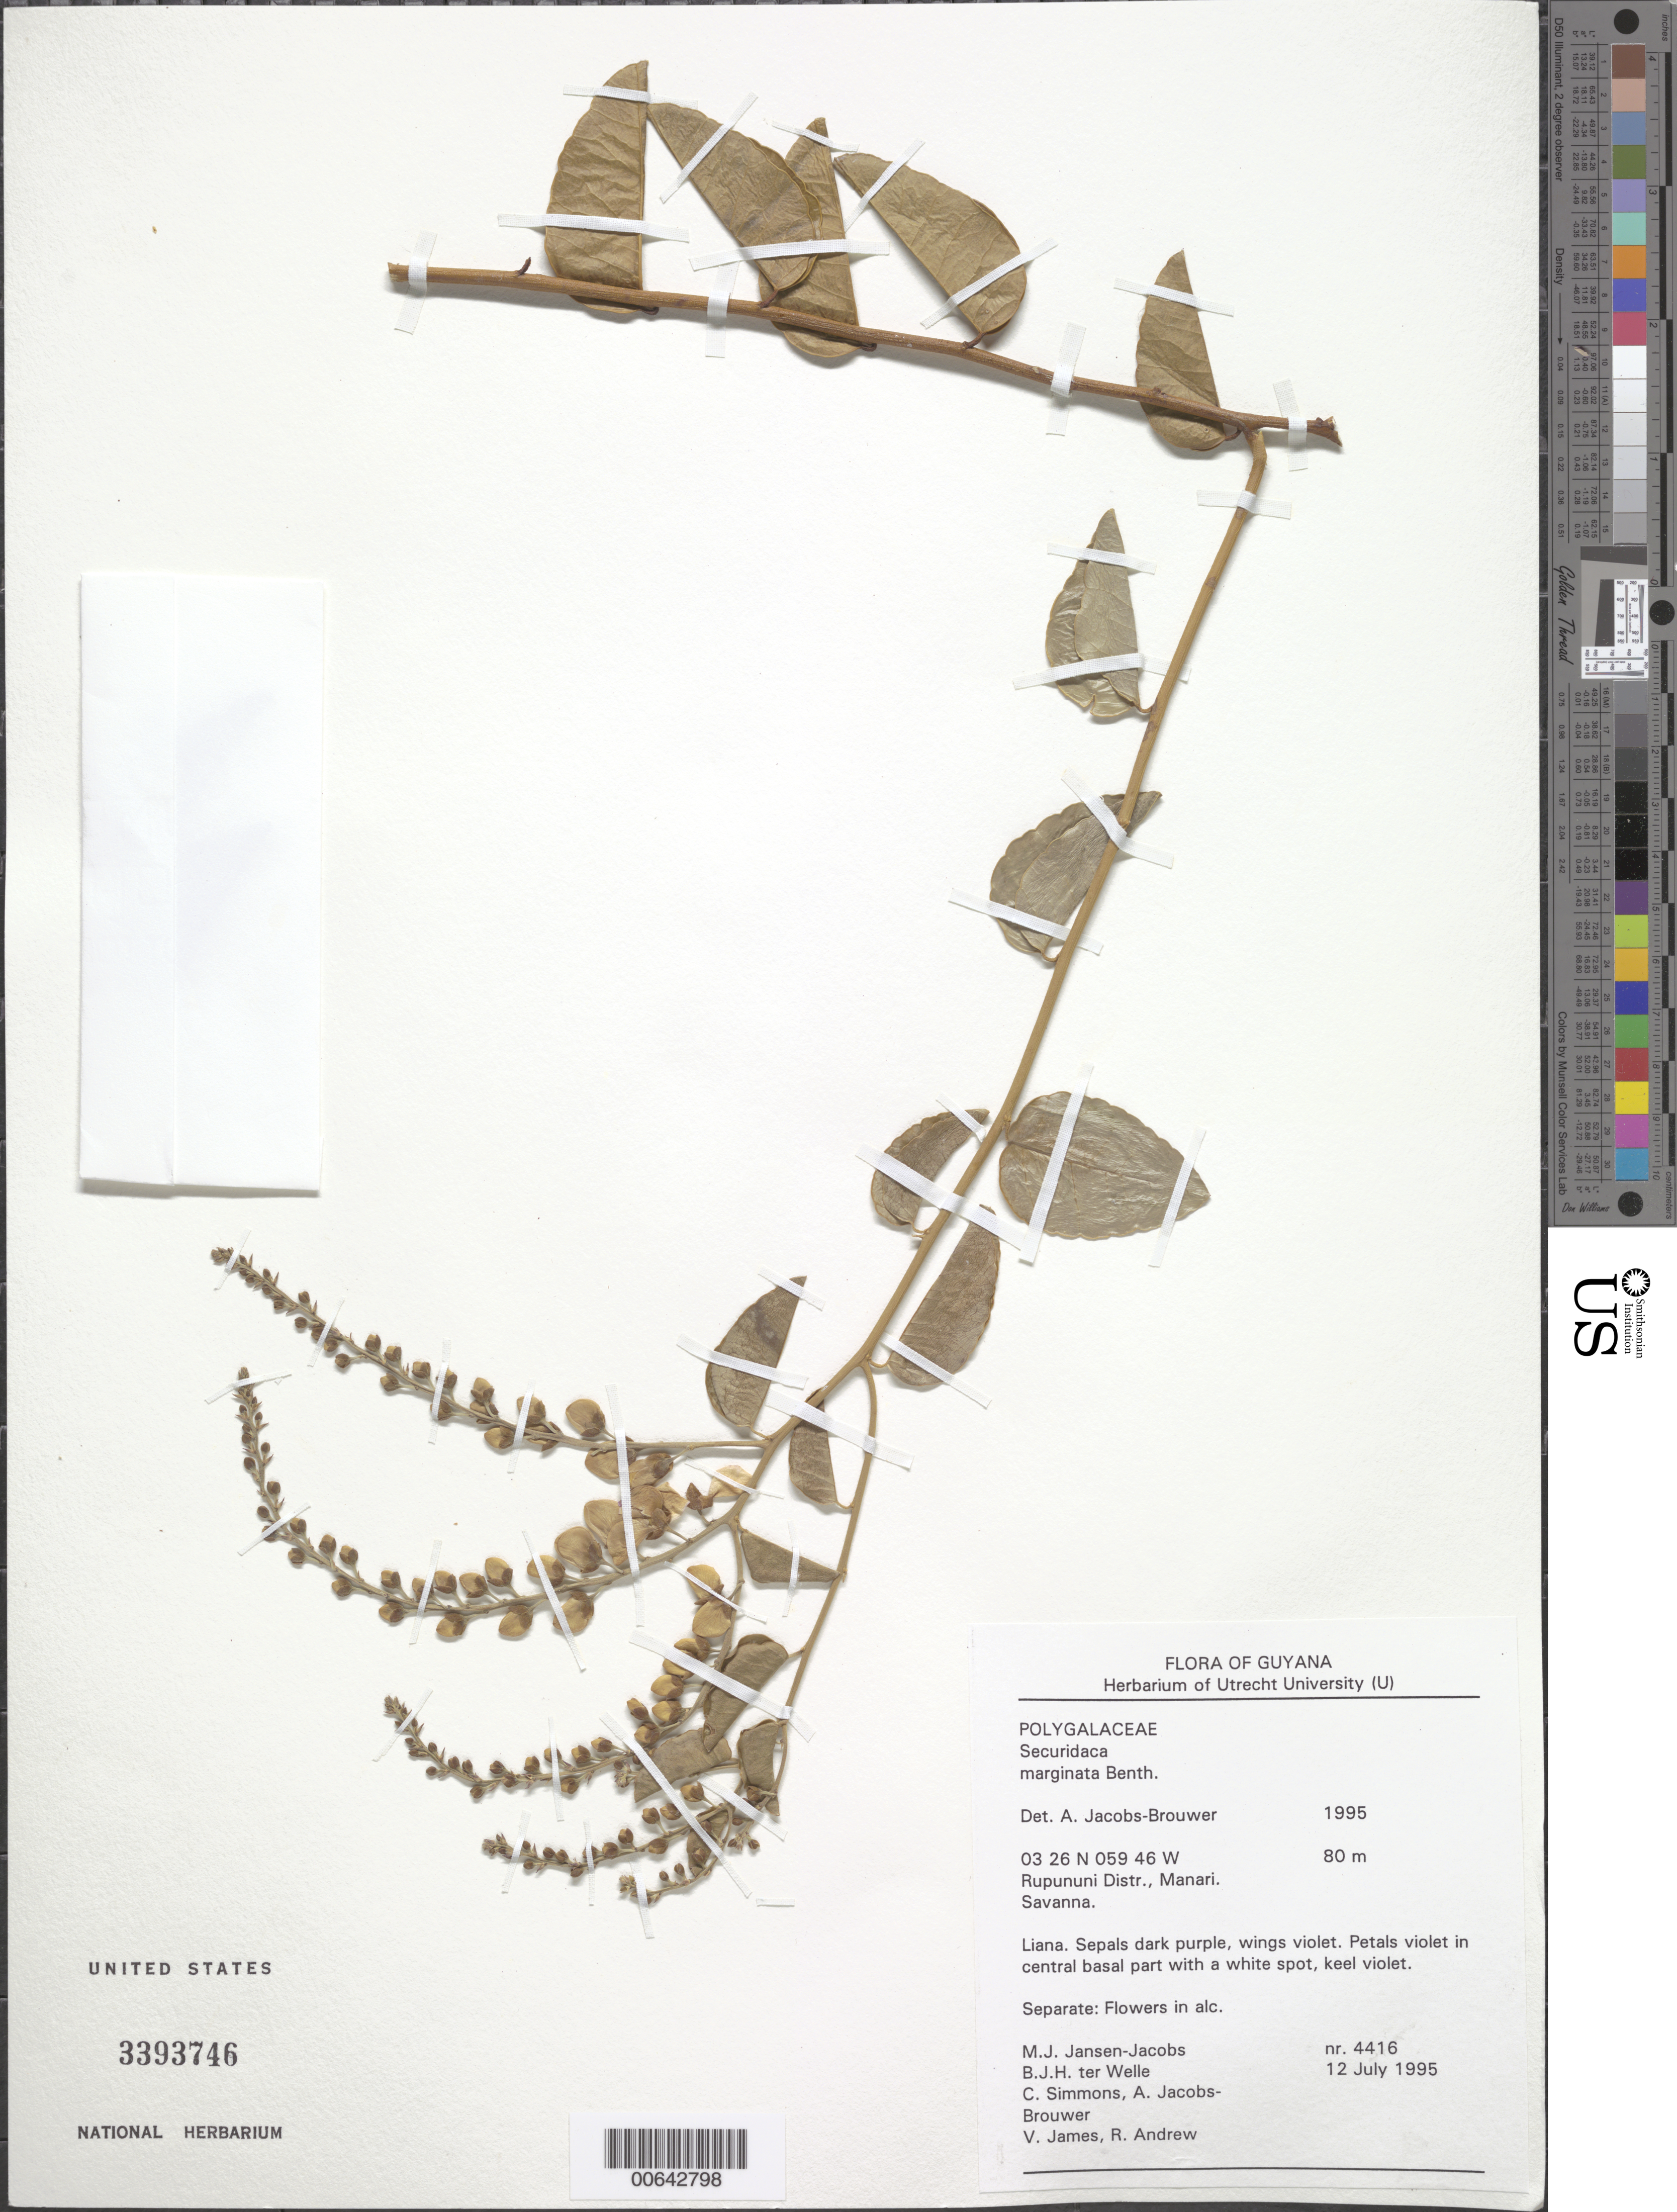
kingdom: Plantae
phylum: Tracheophyta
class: Magnoliopsida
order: Fabales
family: Polygalaceae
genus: Securidaca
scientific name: Securidaca marginata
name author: Benth.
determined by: Jacobs-Brouwer, A.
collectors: M. J. Jansen-Jacobs, B. Welle, C. Simmons, A. Jacobs-Brouwer, V. James & R. Andrew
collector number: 4416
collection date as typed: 12-Jul-95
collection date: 1995-07-12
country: Guyana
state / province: U. Takutu-U. Essequibo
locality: Manari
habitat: Savanna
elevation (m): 80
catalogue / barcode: US 3393746